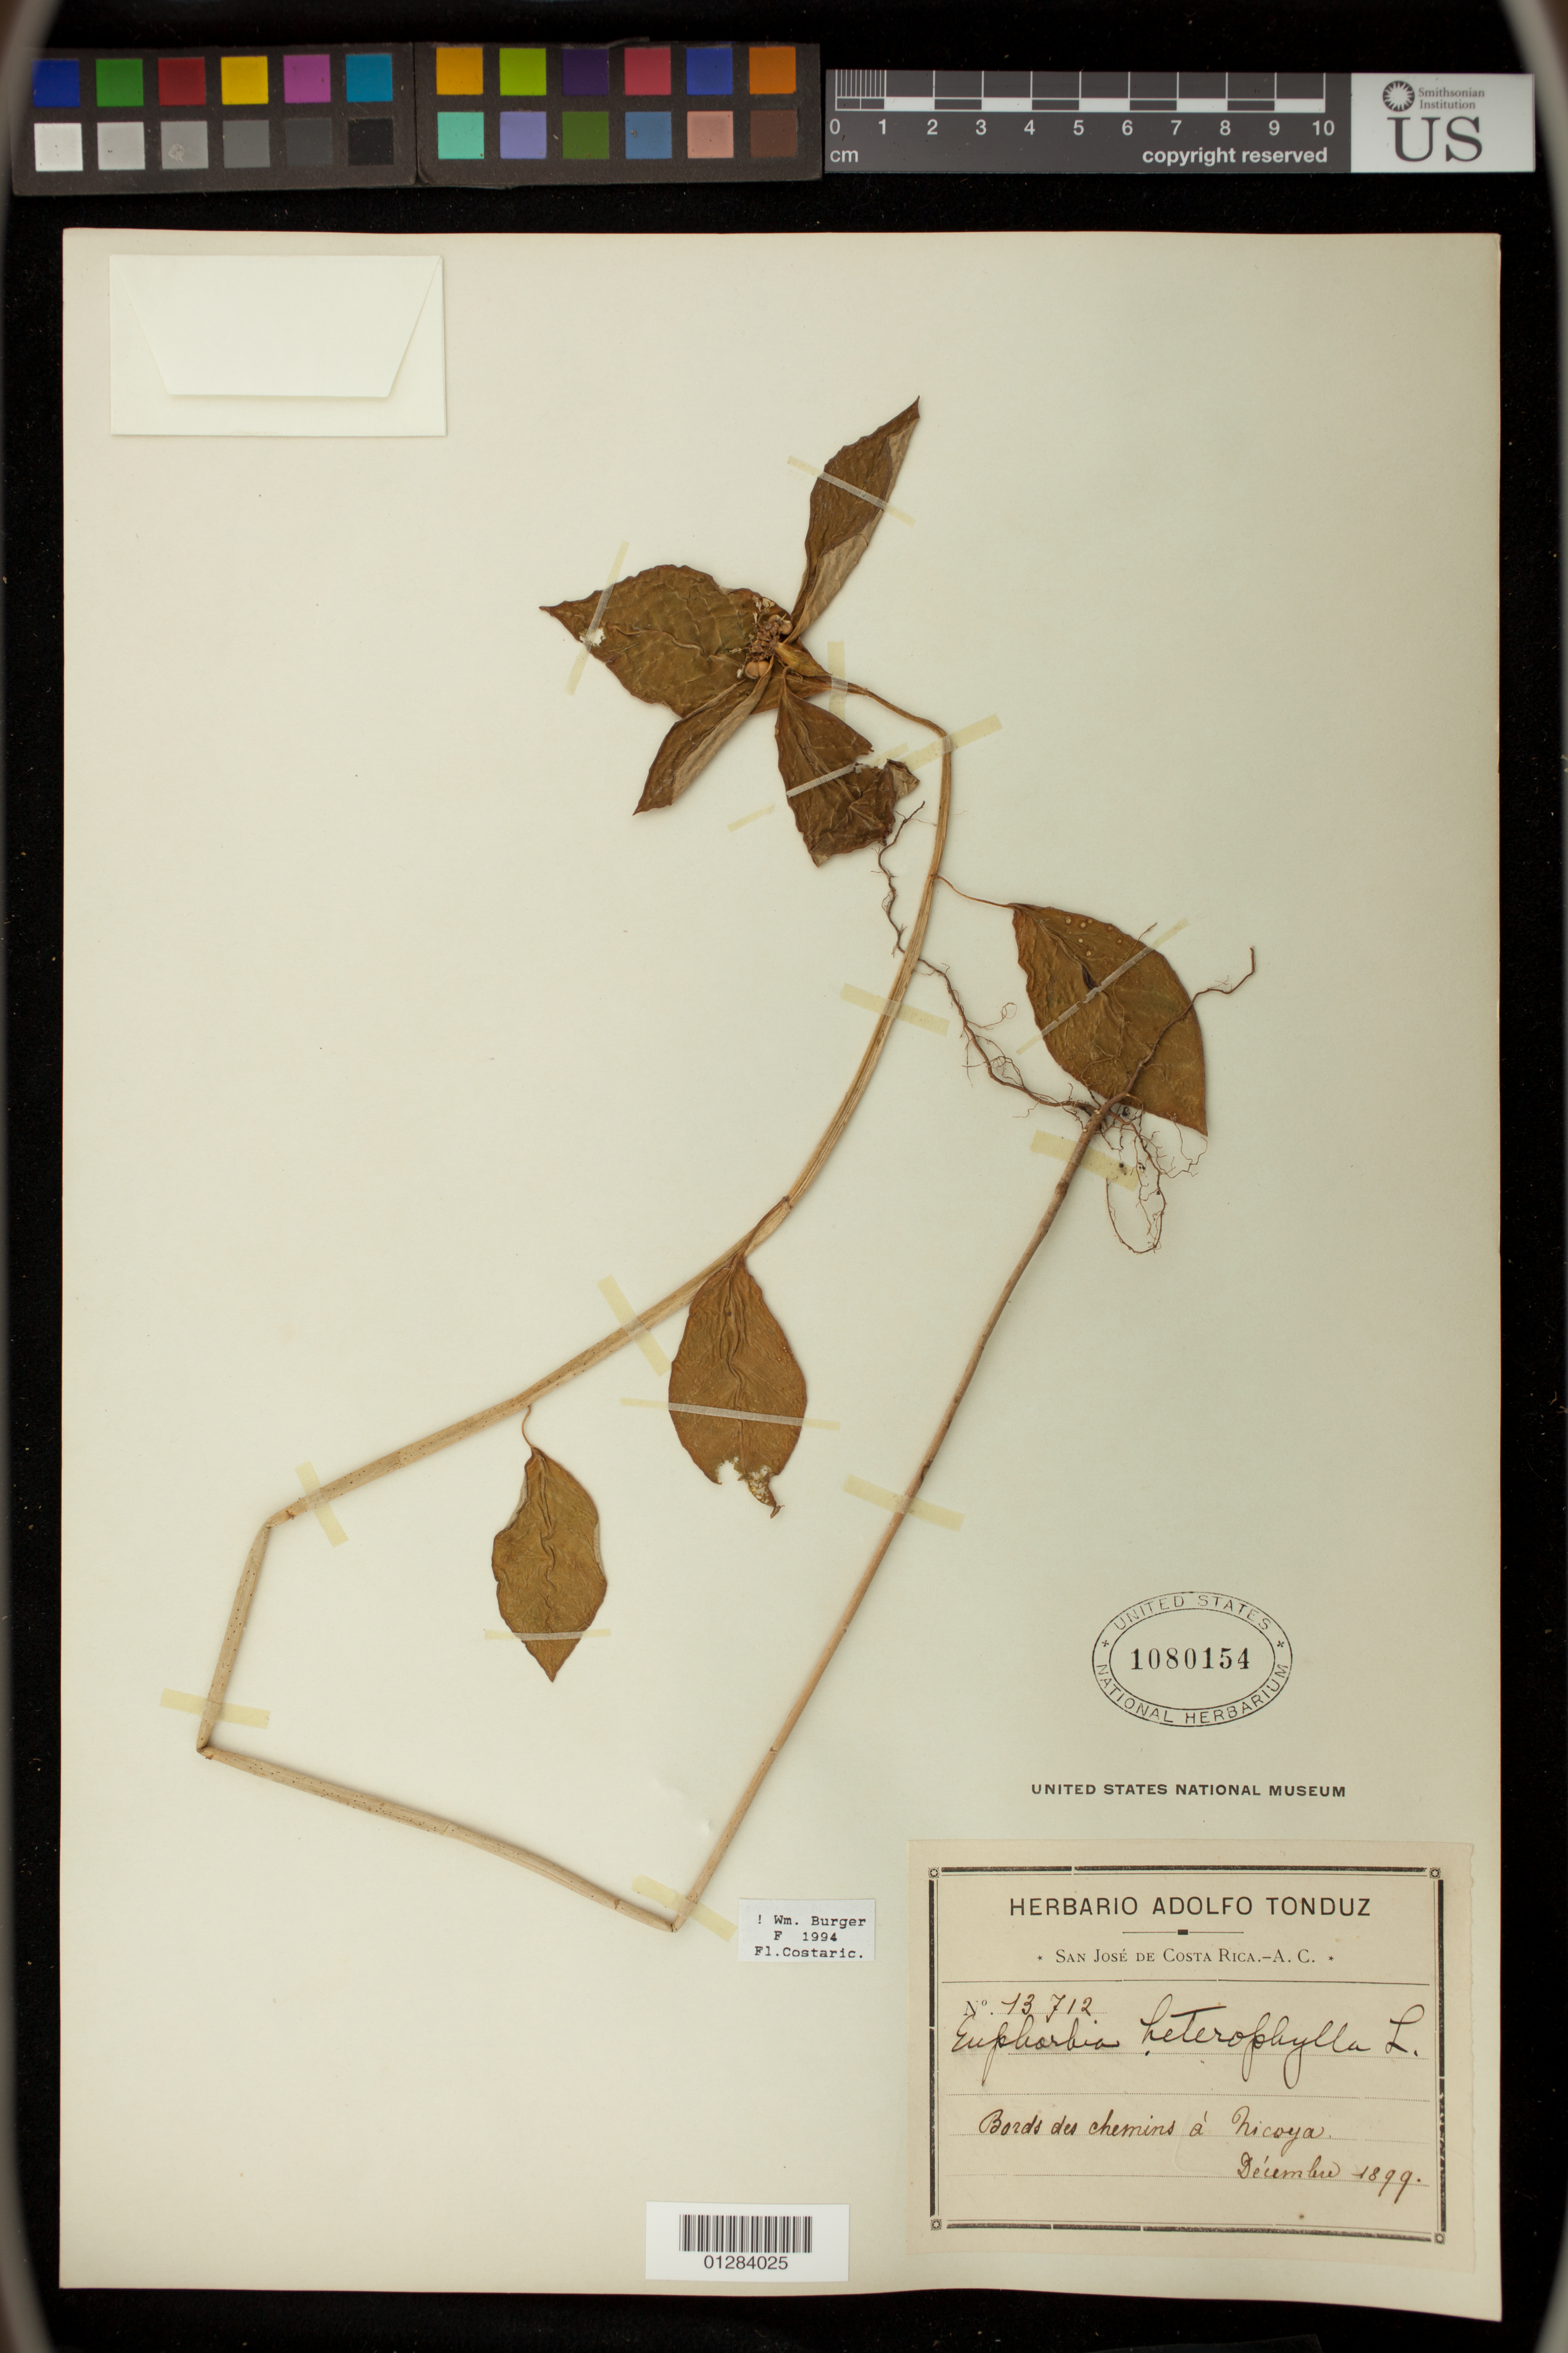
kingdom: Plantae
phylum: Tracheophyta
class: Magnoliopsida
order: Malpighiales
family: Euphorbiaceae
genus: Euphorbia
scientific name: Euphorbia heterophylla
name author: L.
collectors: A. Tonduz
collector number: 13712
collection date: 1899-12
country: Costa Rica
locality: Bords des chemins a Nicoya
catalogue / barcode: US 1080154